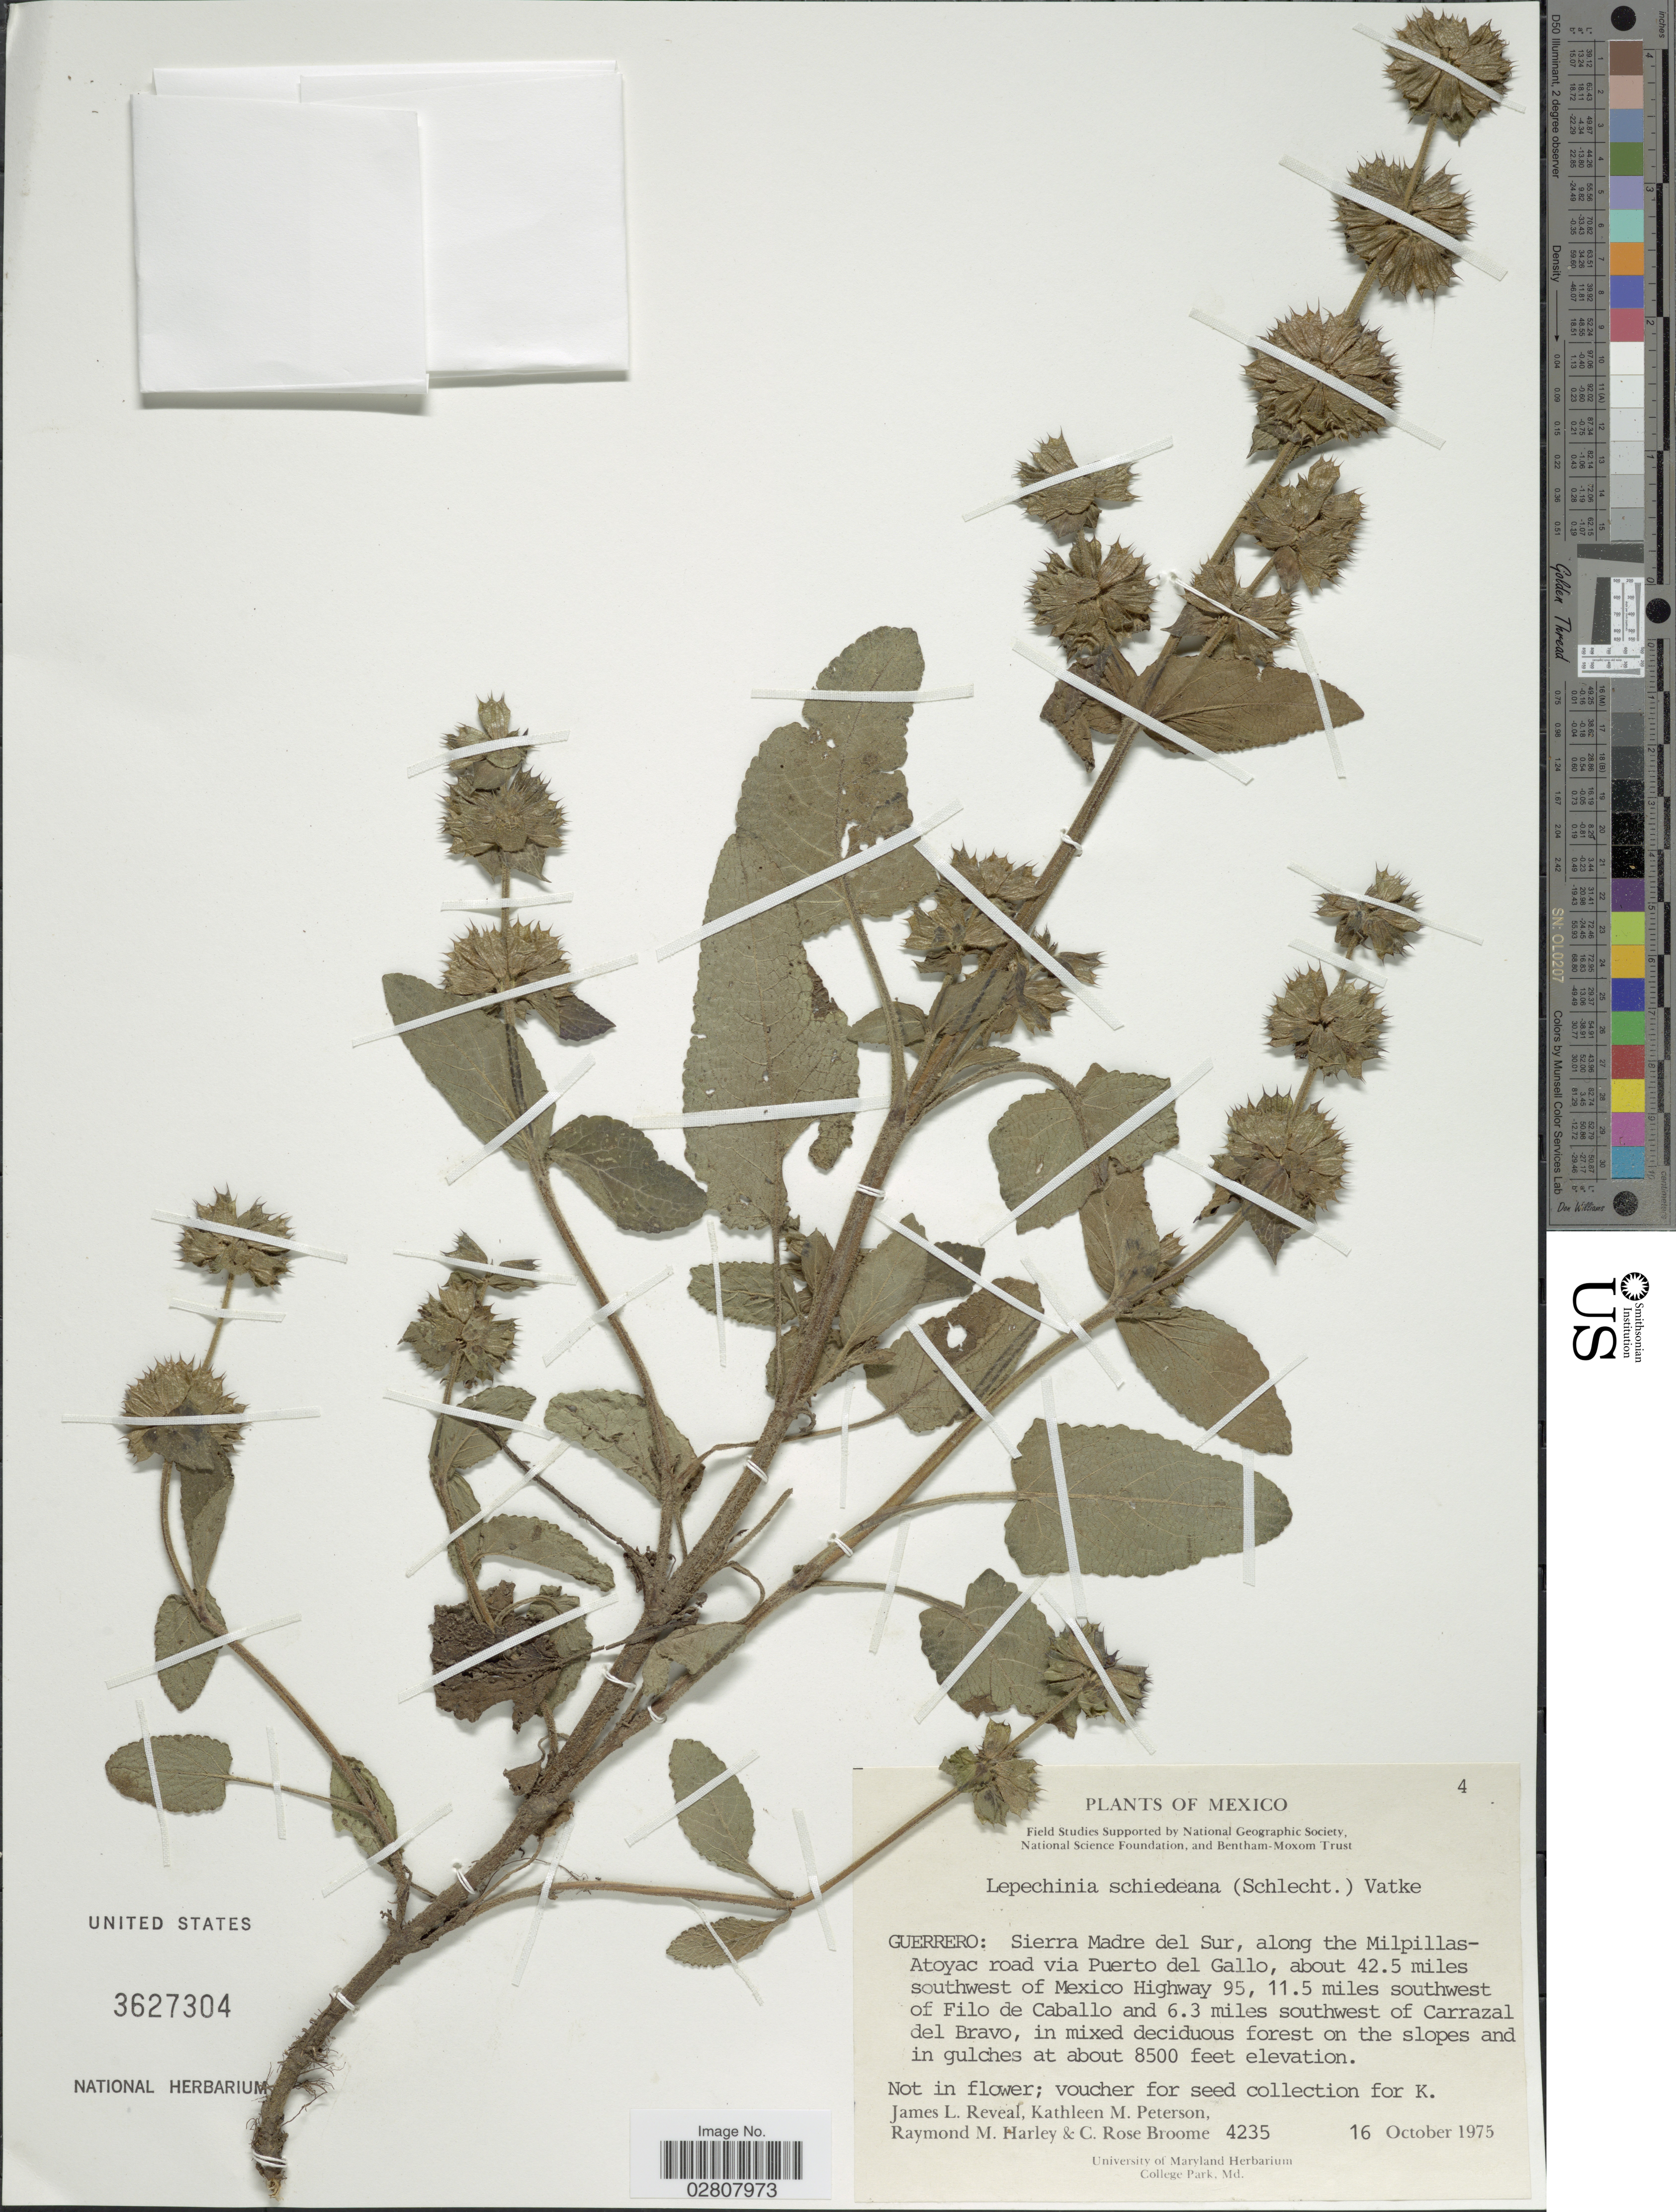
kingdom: Plantae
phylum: Tracheophyta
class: Magnoliopsida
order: Lamiales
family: Lamiaceae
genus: Lepechinia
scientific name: Lepechinia schiedeana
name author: (Schltdl.) Vatke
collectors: J. L. Reveal, K. Peterson, R. M. Harley & C. R. Broome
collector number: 4235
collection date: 1975-10-16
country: Mexico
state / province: Guerrero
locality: Sierra Madre del Sur, along the Milpillas-Atoyac road via Puerto del Gallo, about 42.5 miles southwest of Mexico Highway 95, 11.5 miles southwest of Filo de Caballo and 6.3 miles southwest of Carrazal del Bravo.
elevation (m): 2591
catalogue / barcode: US 3627304